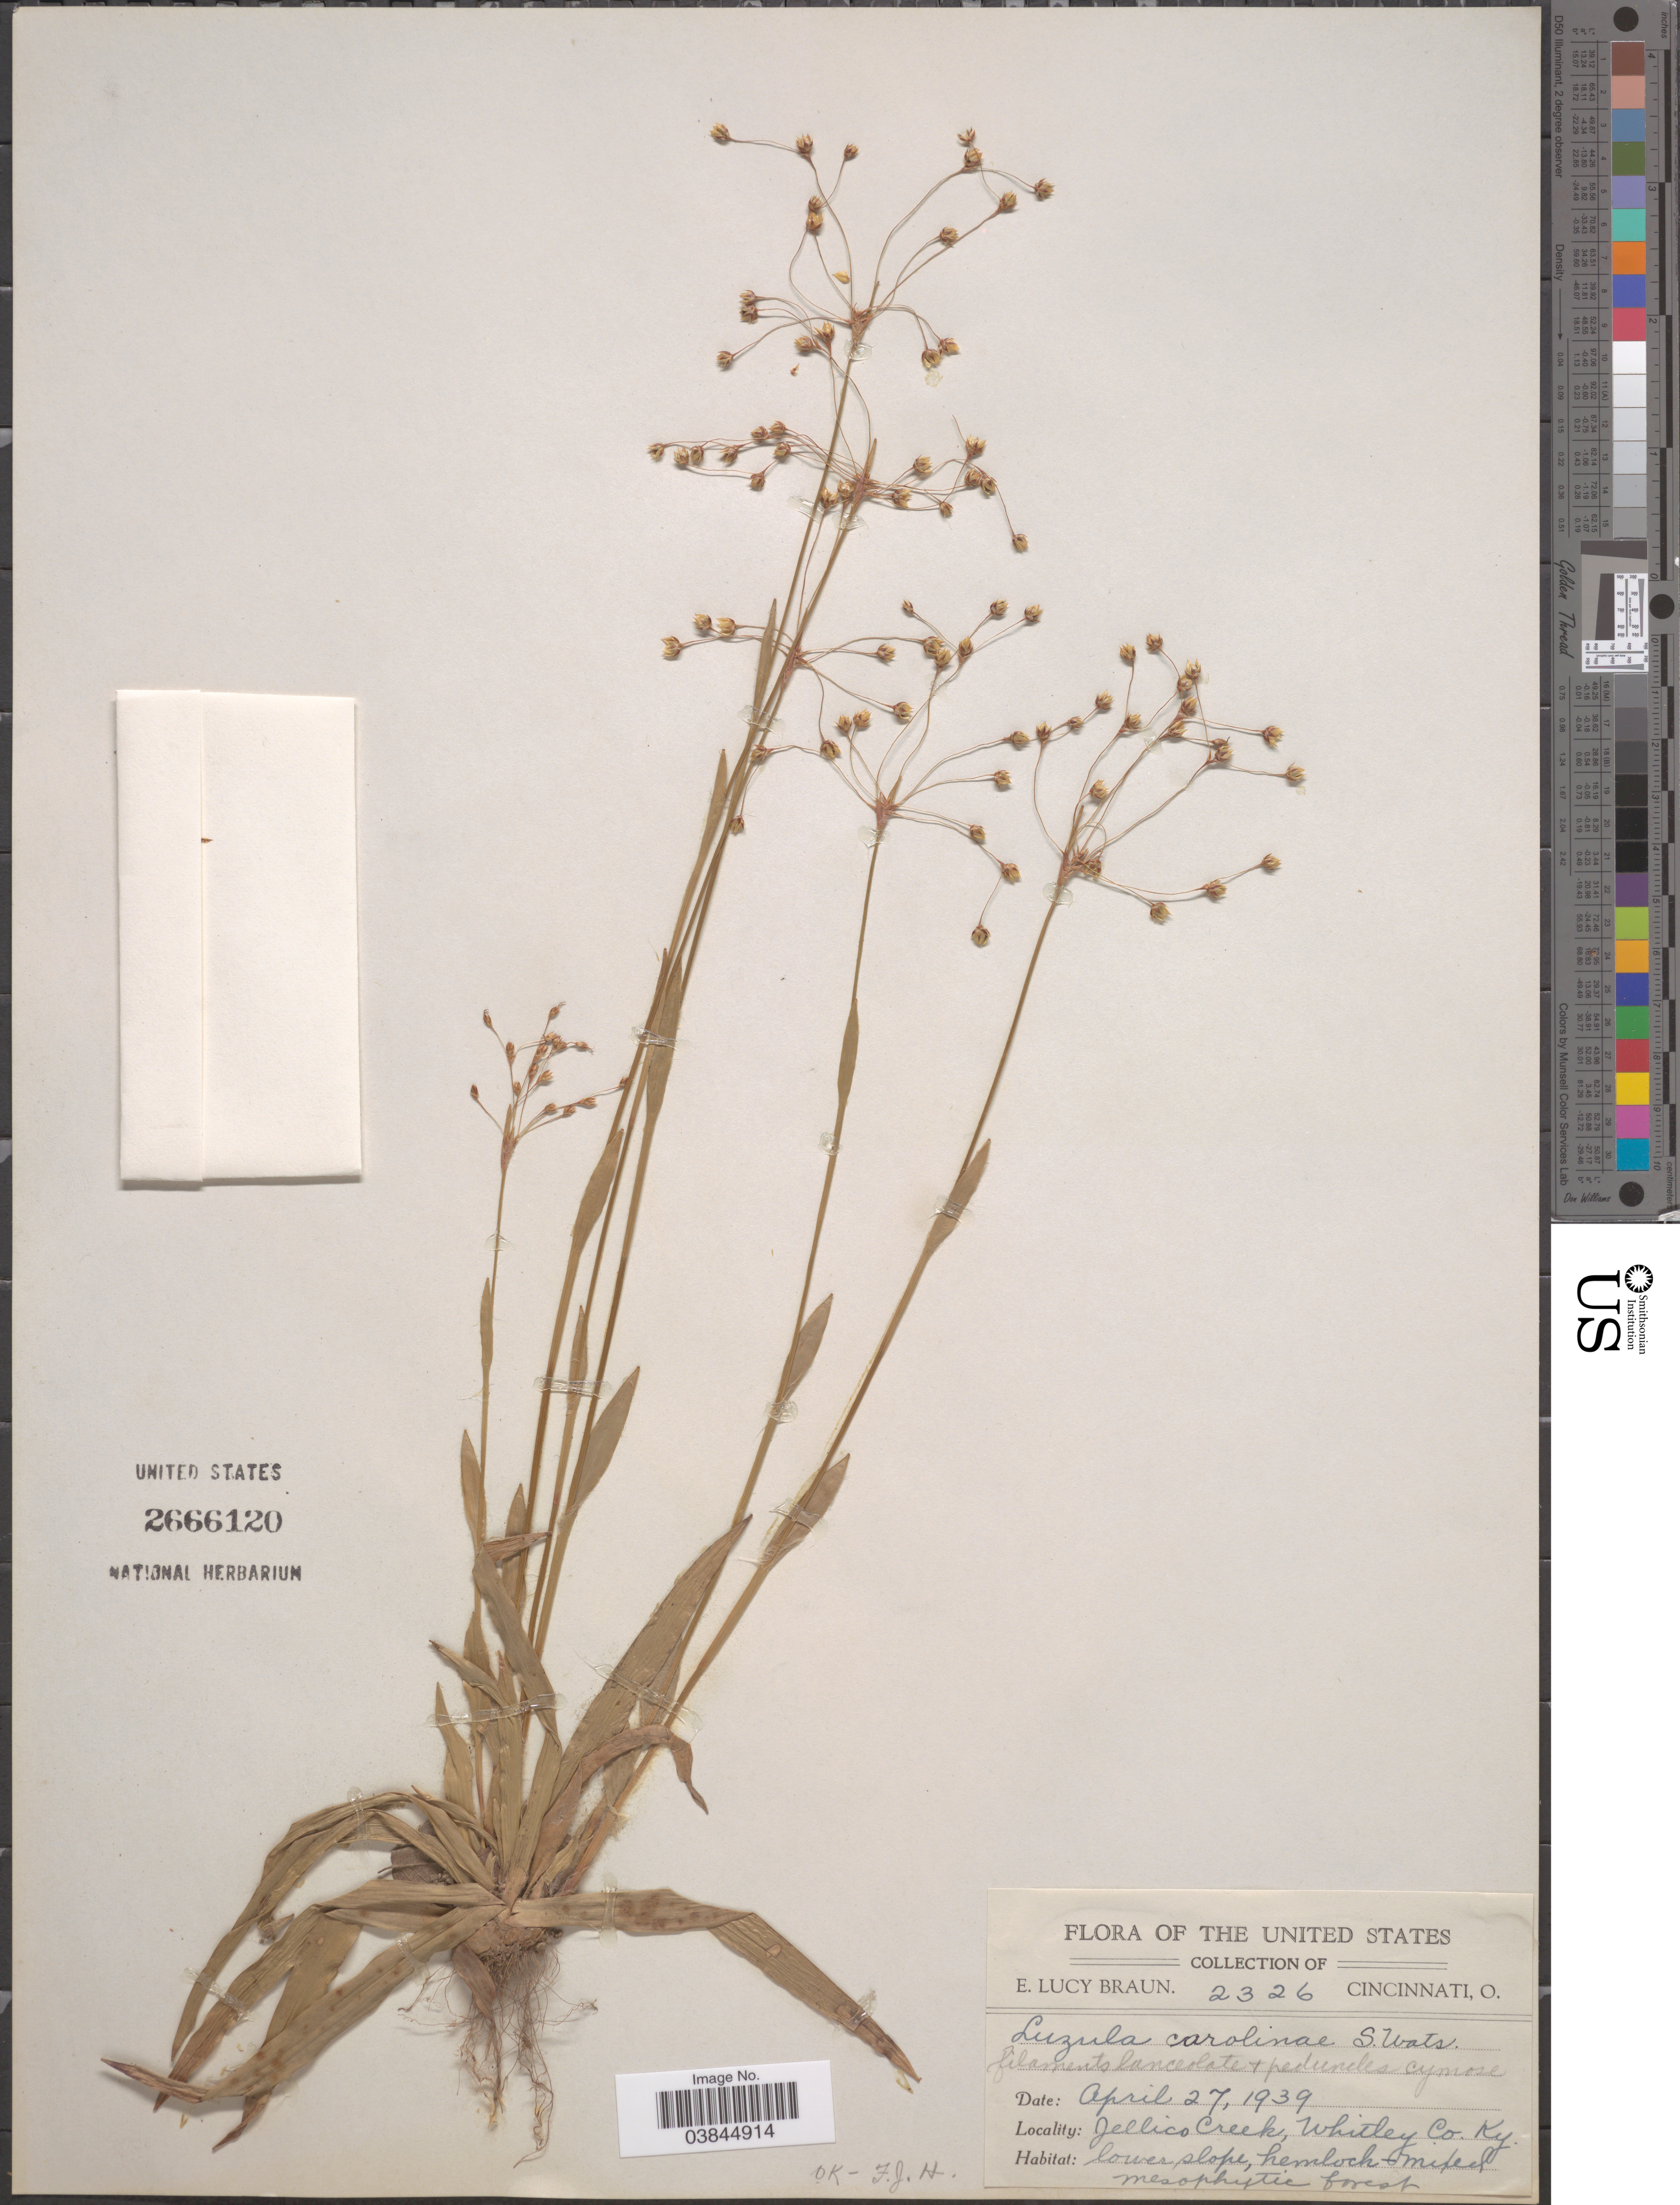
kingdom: Plantae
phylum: Tracheophyta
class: Liliopsida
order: Poales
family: Juncaceae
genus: Luzula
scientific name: Luzula acuminata var. carolinae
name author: (S. Watson) Fernald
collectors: E. L. Braun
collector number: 2326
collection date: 1939-04-27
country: United States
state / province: Kentucky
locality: Jellico Creek, Whitley Co.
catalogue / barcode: US 2666120